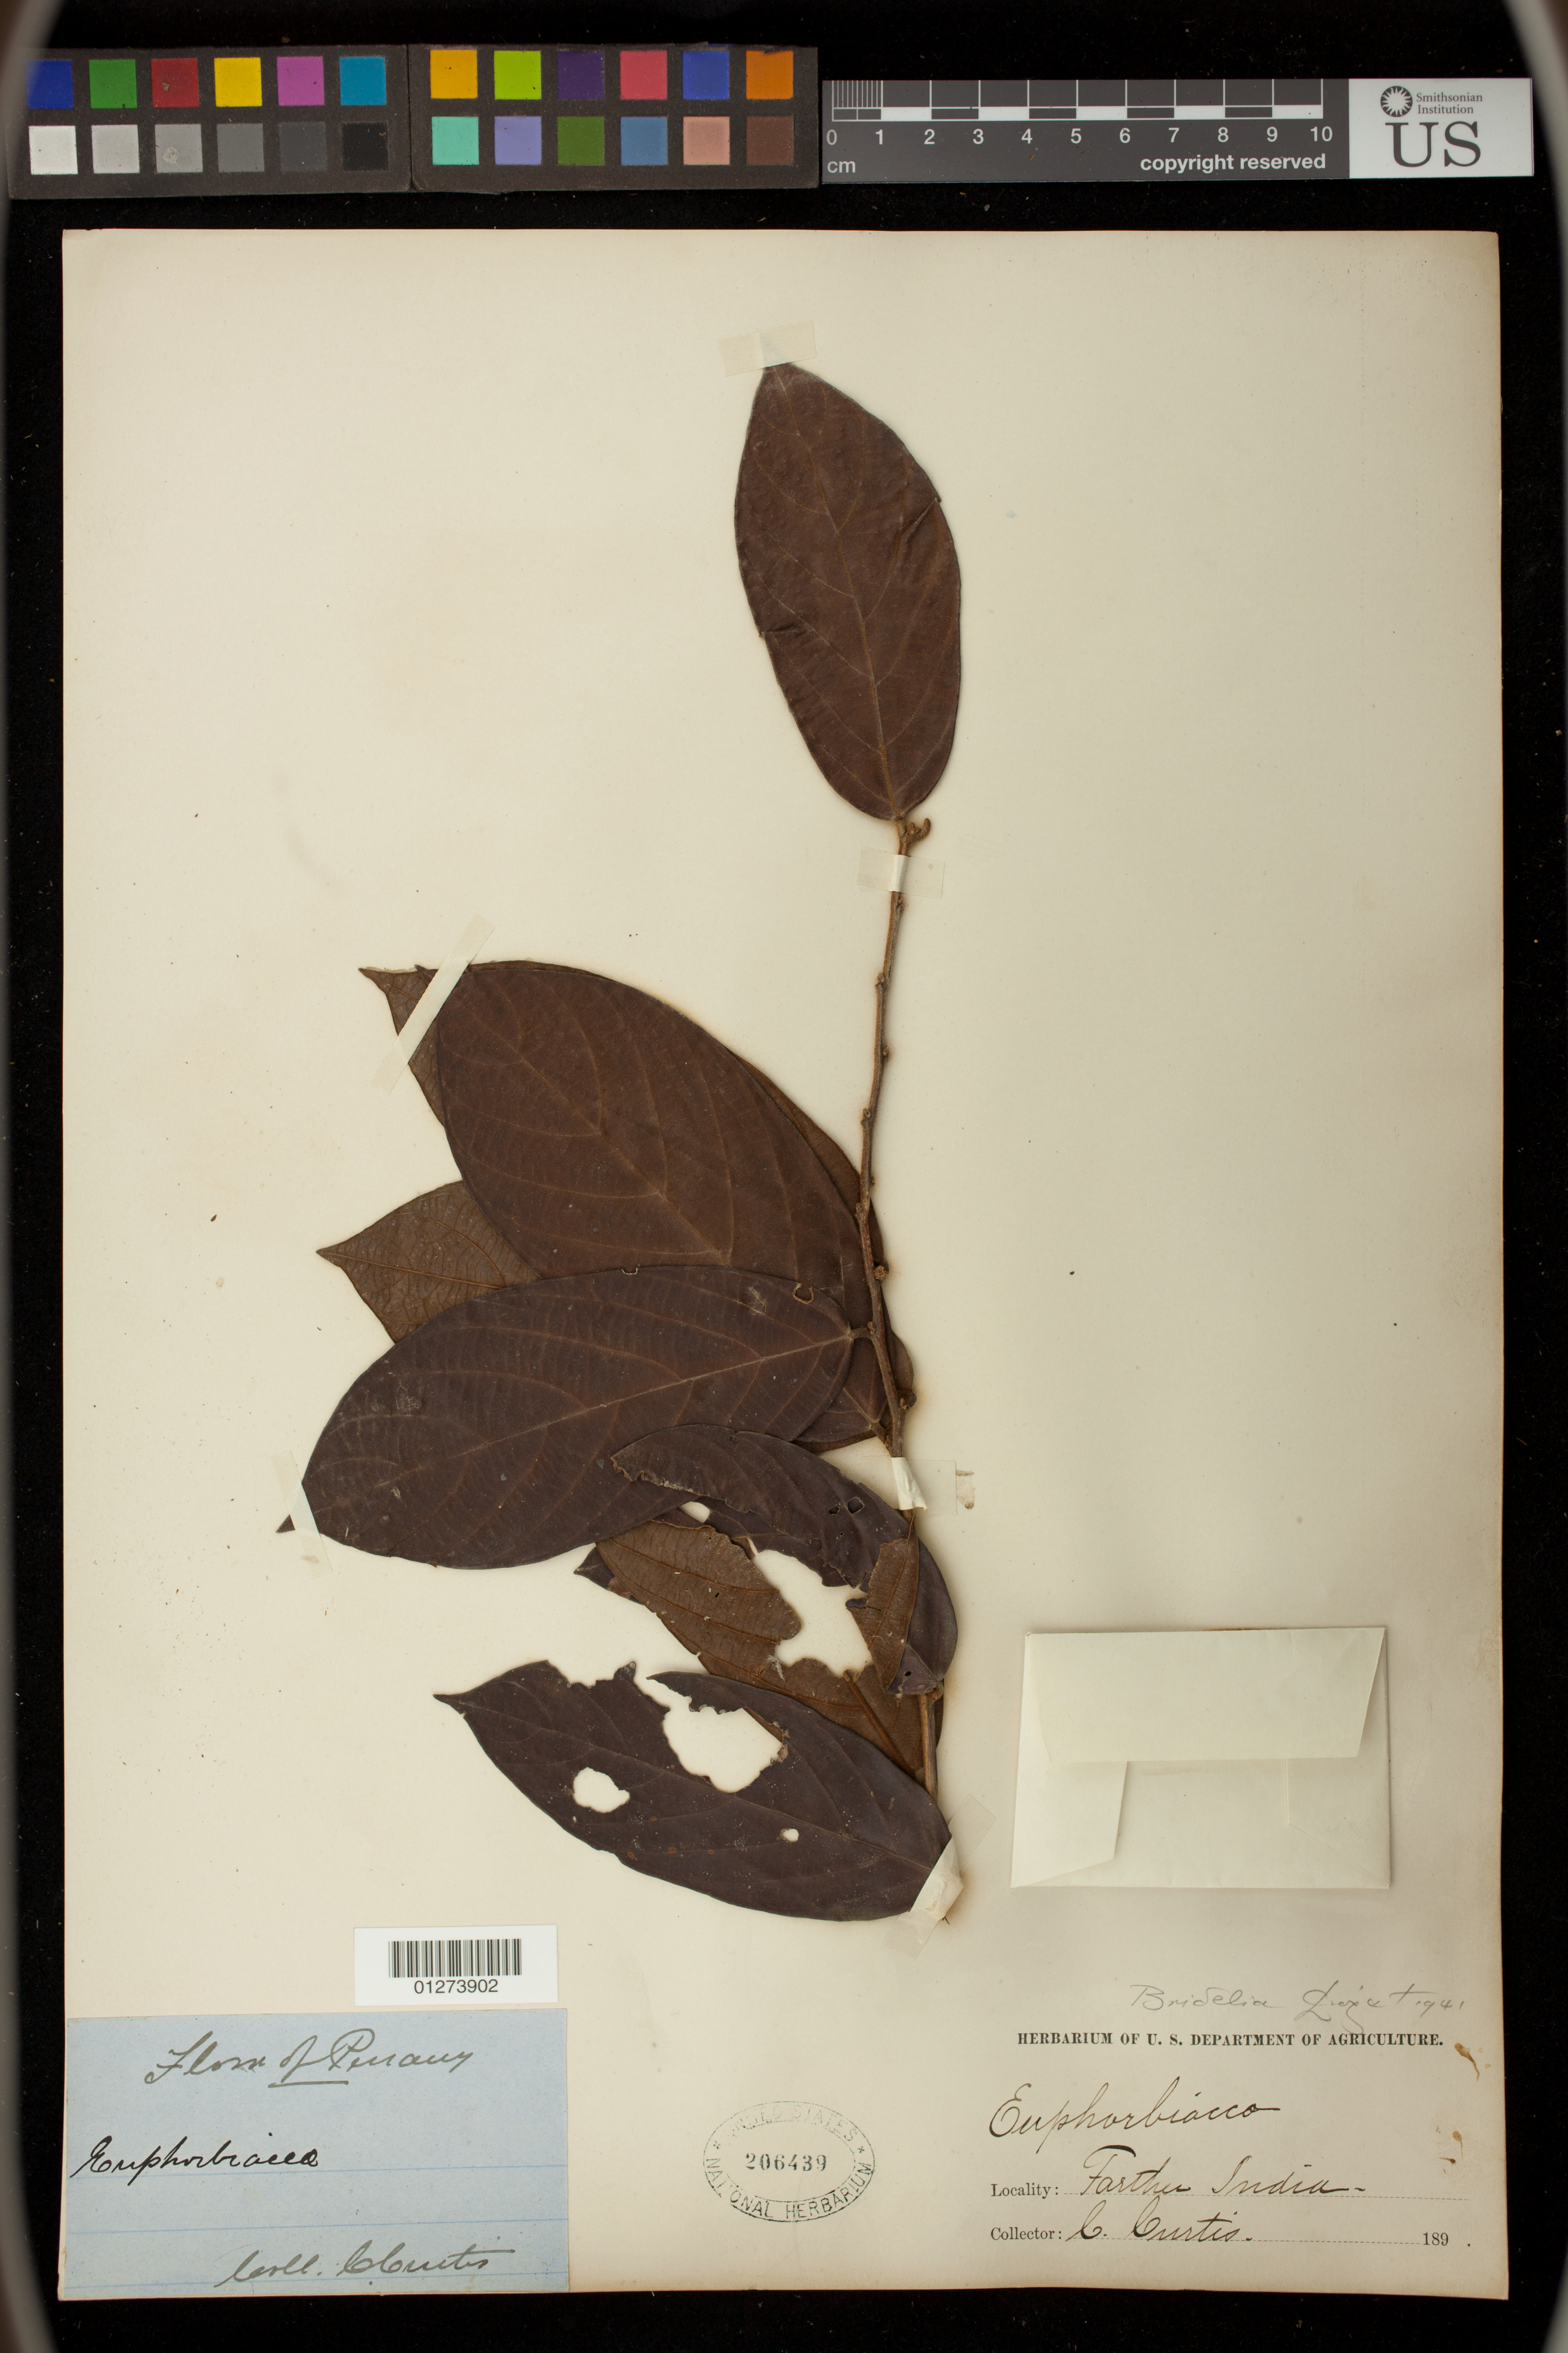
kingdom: Plantae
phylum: Tracheophyta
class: Magnoliopsida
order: Malpighiales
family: Phyllanthaceae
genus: Bridelia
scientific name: Bridelia sp.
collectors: C. Curtis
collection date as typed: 189-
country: Malaysia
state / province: Pinang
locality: Farther India.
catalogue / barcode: US 206439